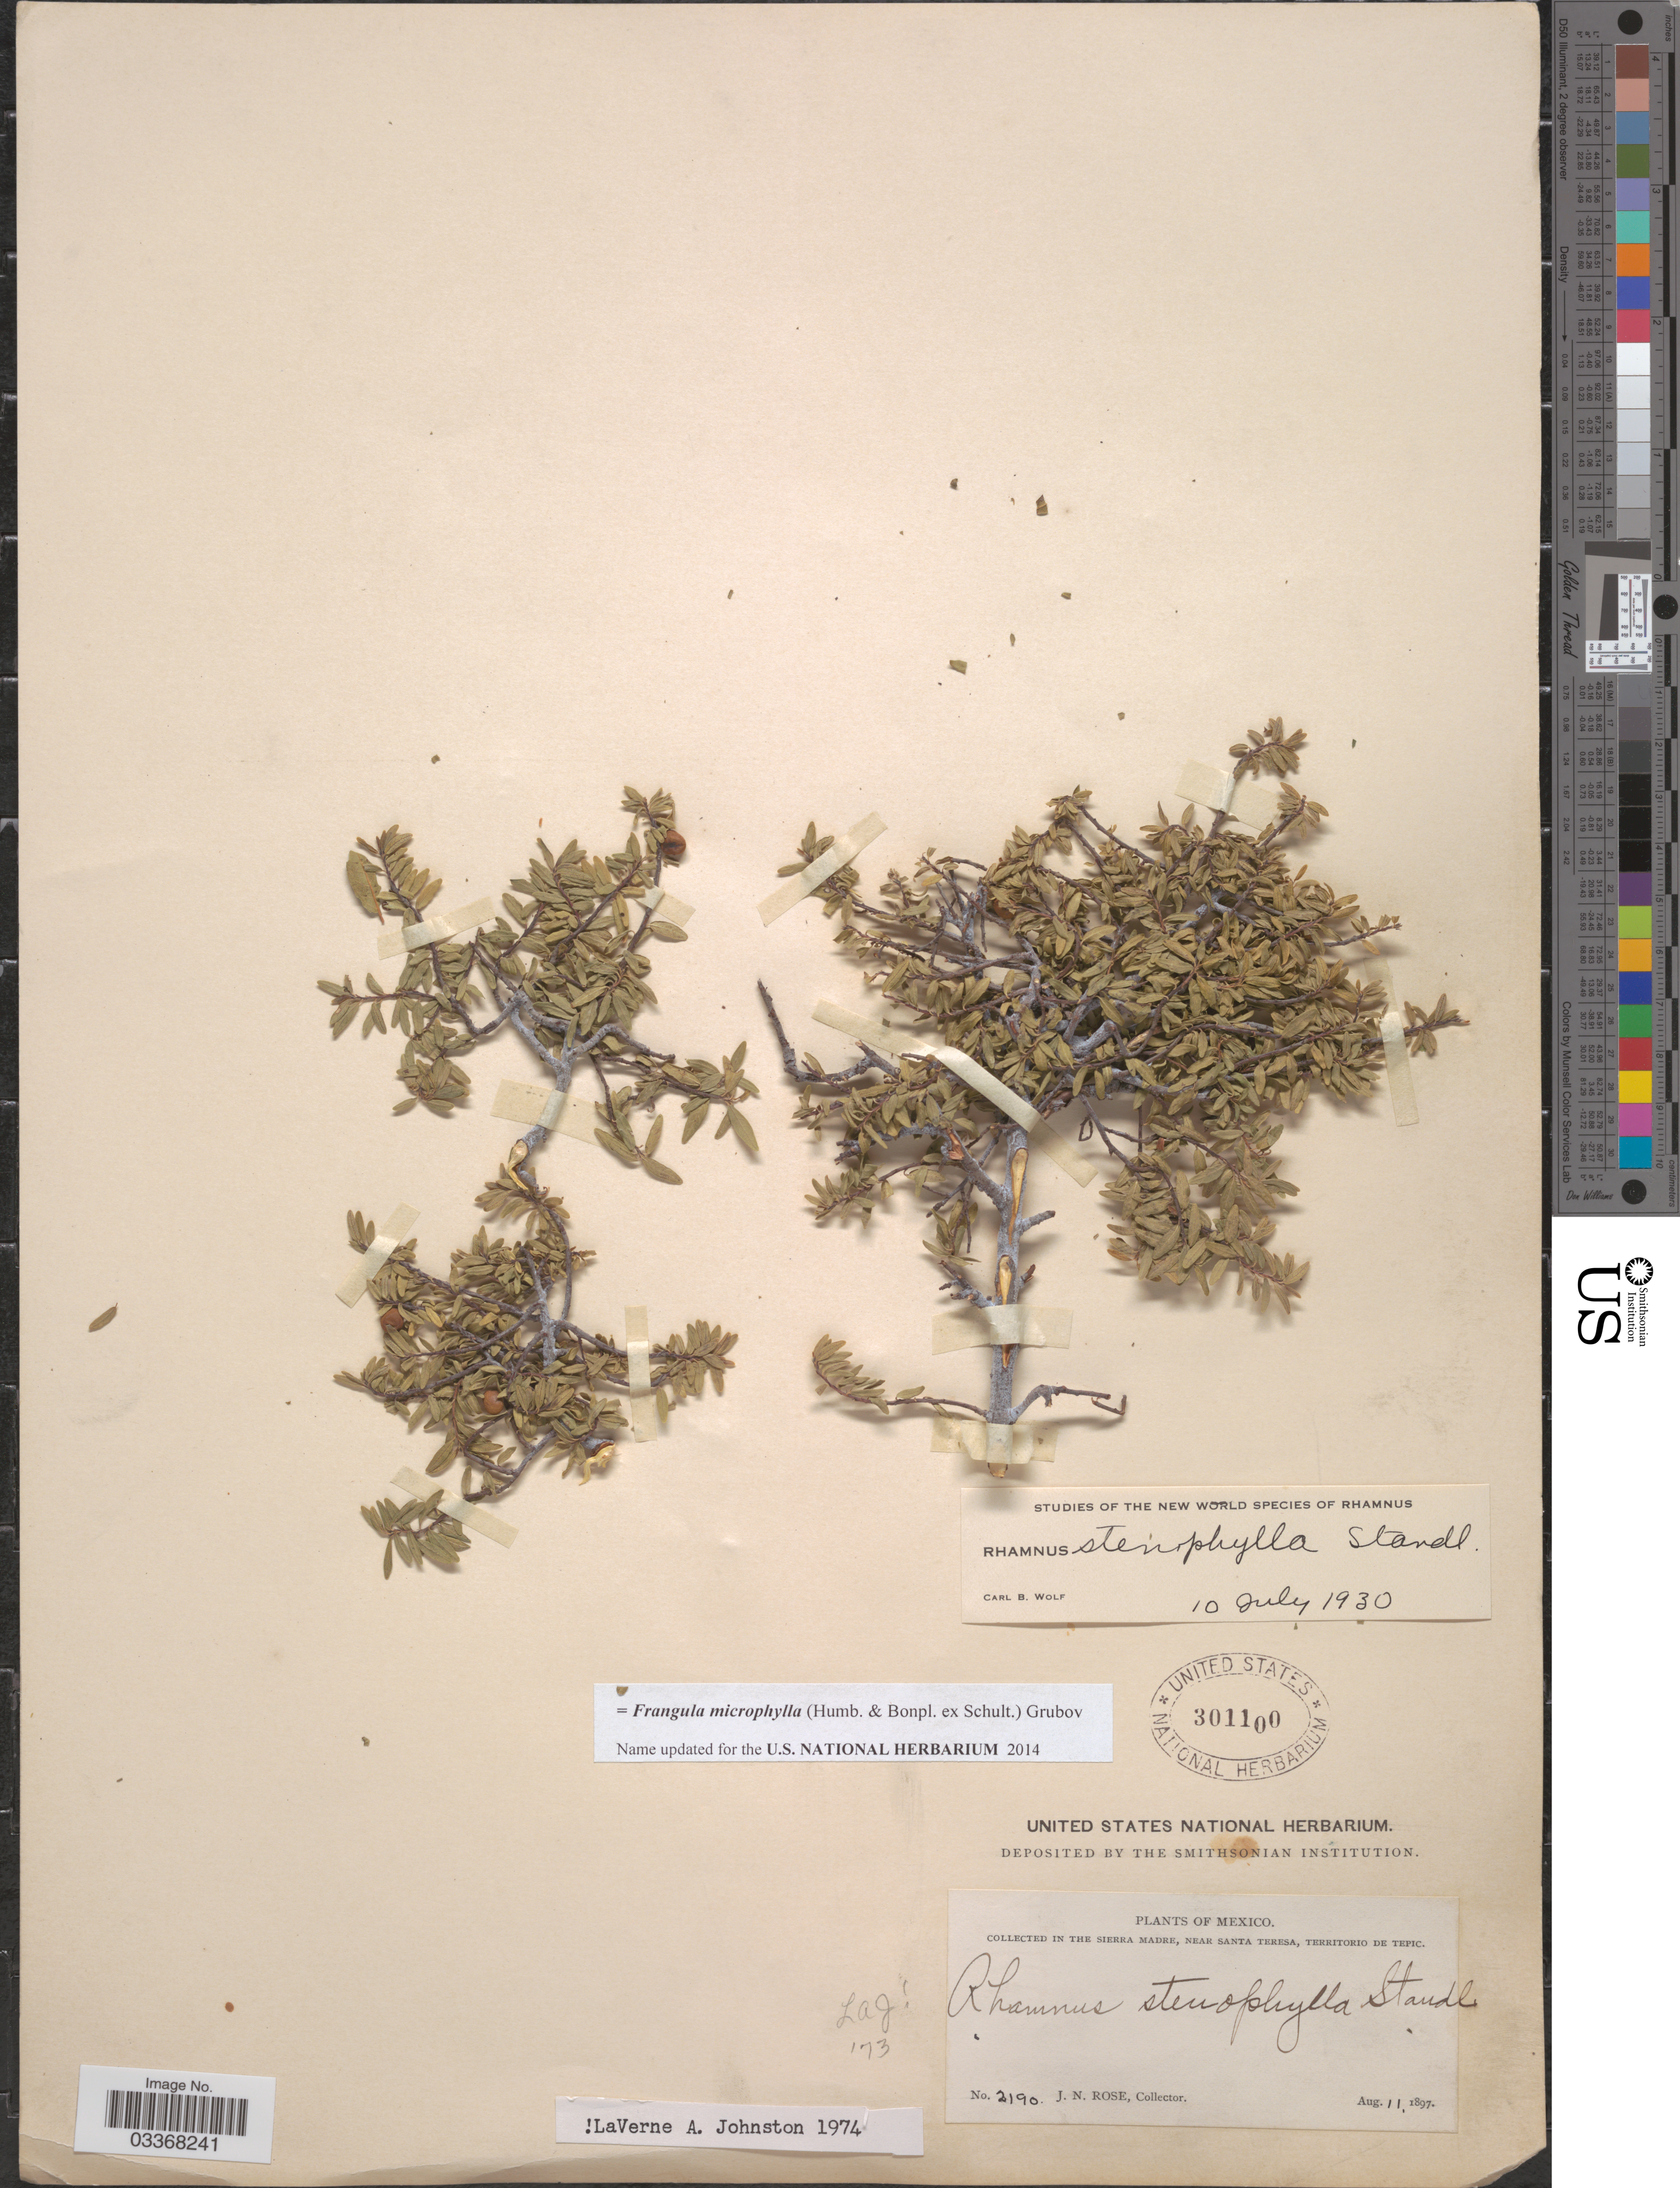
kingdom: Plantae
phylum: Tracheophyta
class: Magnoliopsida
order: Rosales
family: Rhamnaceae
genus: Frangula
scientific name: Frangula microphylla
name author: (Humb. & Bonpl. ex Schult.) Grubov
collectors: J. N. Rose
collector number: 2190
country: Mexico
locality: In the Sierra Madre, near Santa Teresa, Territorio de Tepic.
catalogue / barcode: US 301100